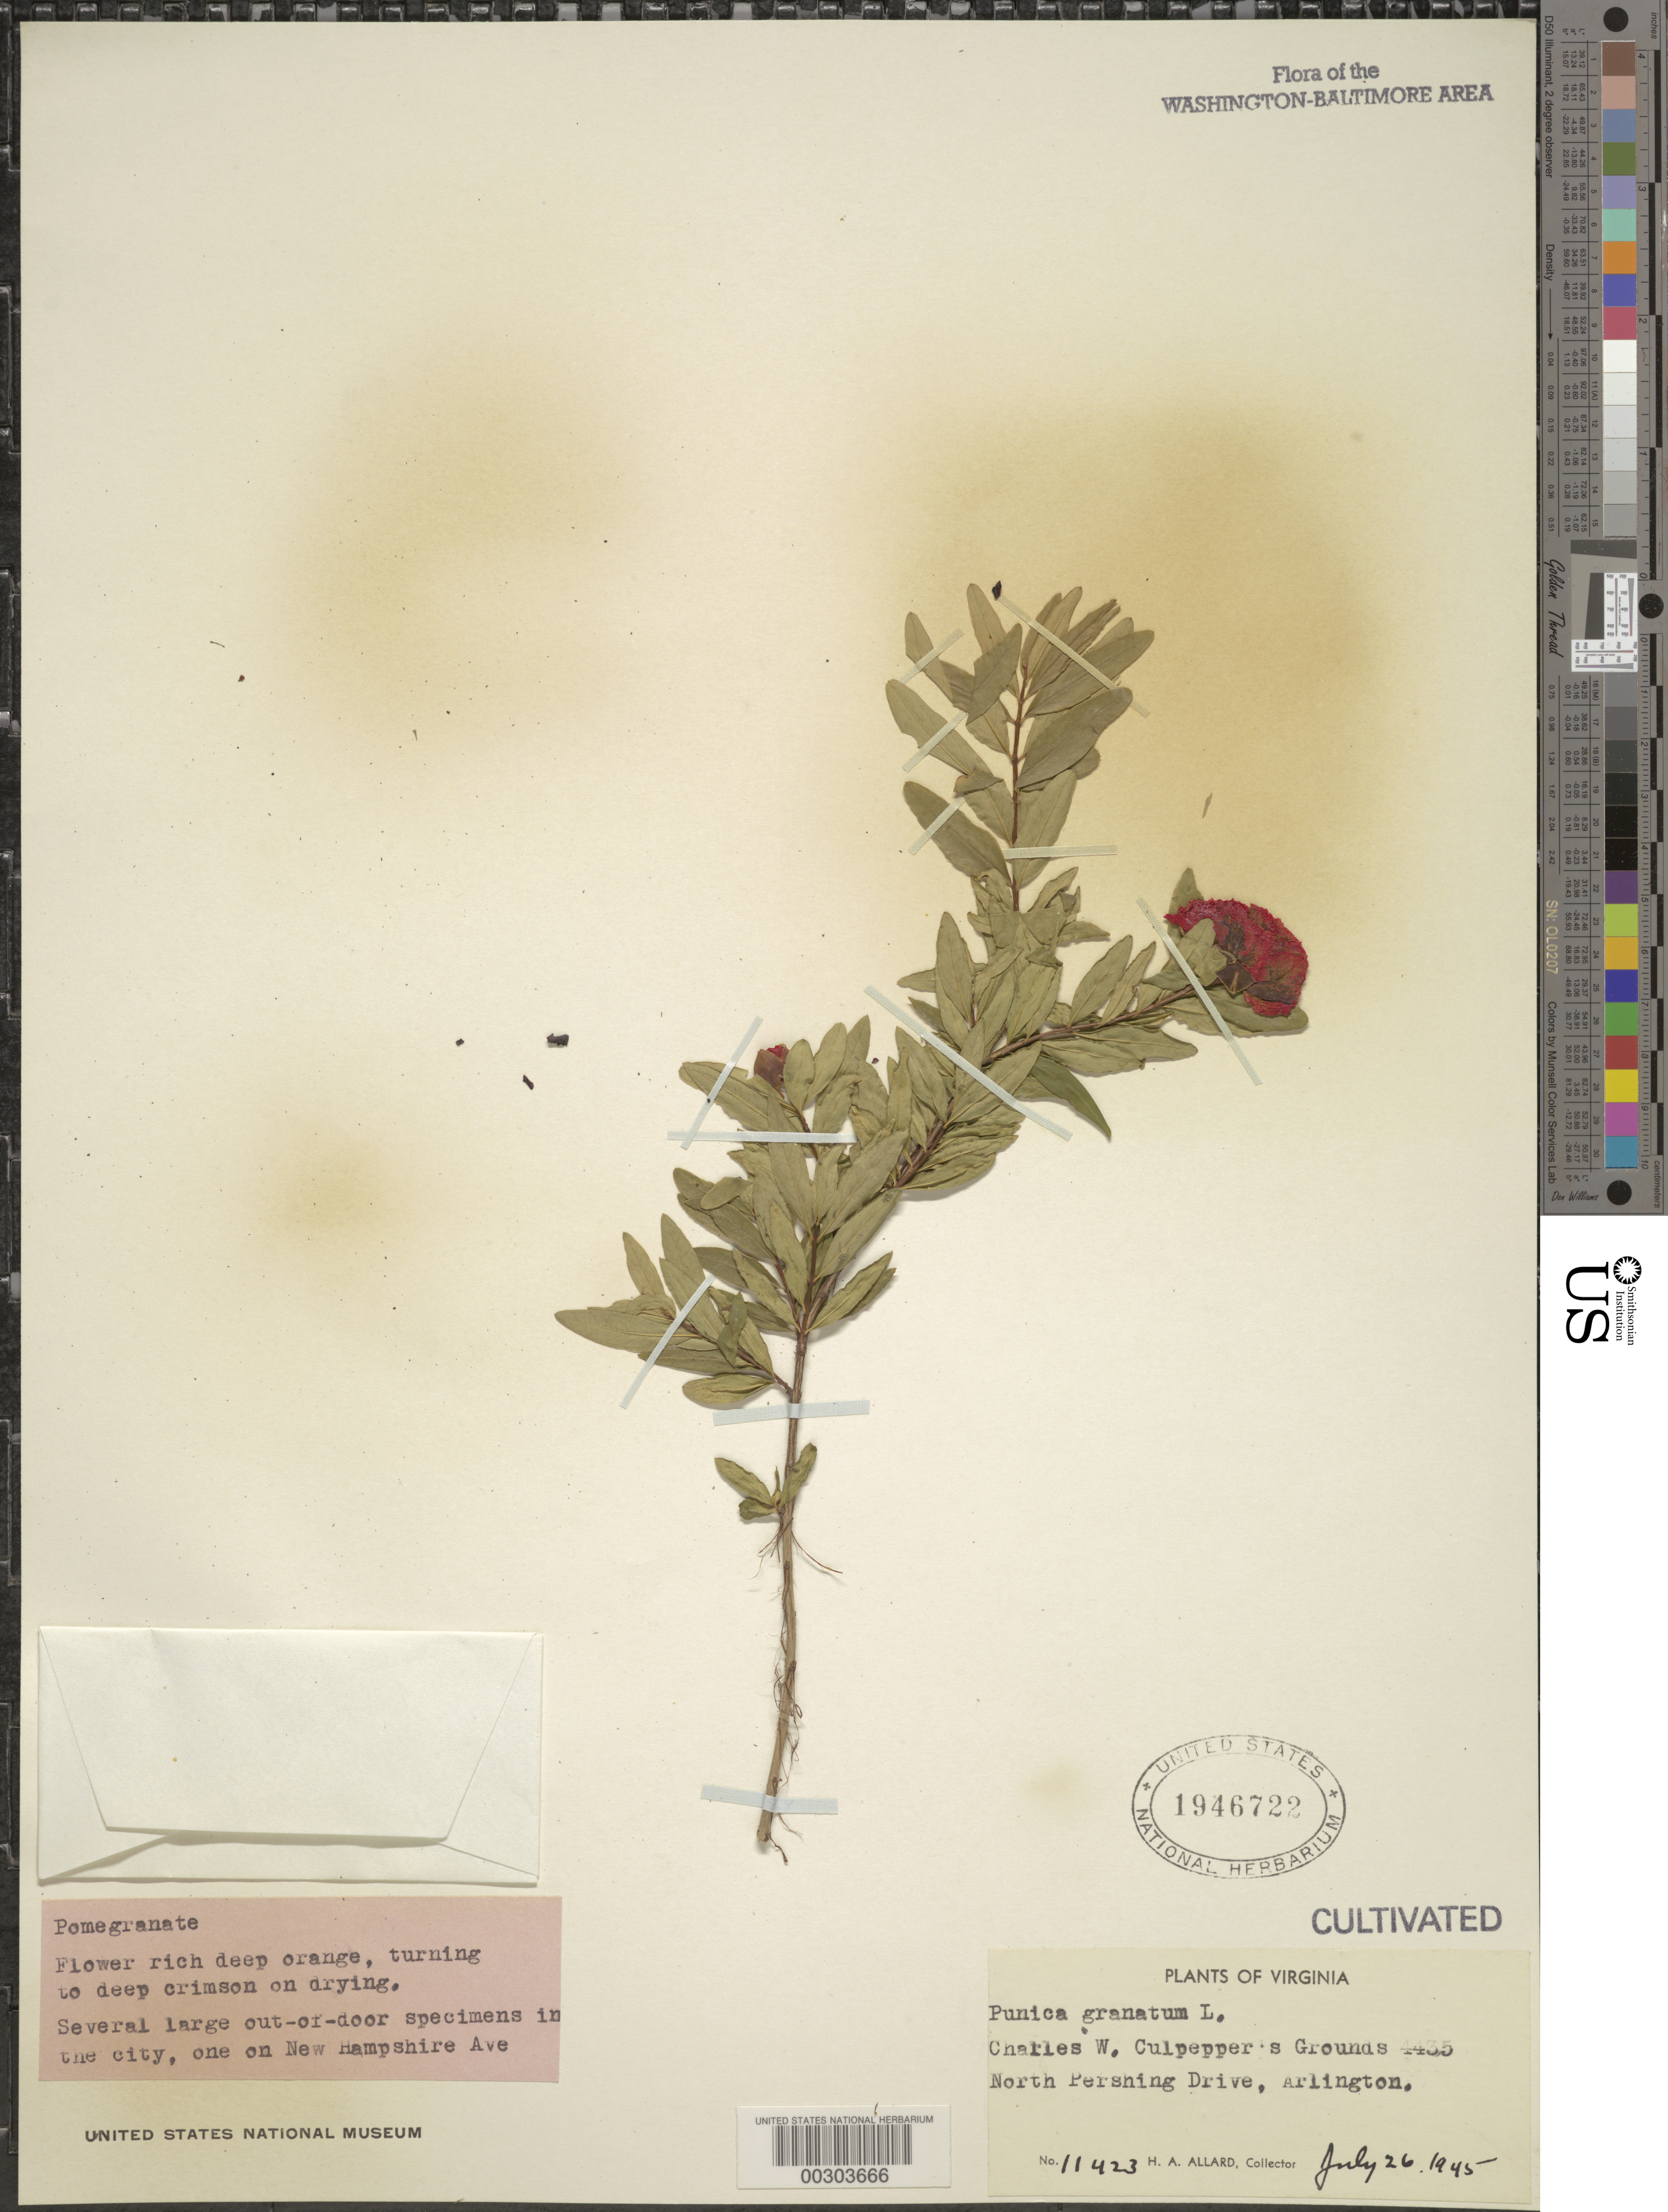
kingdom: Plantae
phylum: Tracheophyta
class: Magnoliopsida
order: Myrtales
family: Lythraceae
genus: Punica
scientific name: Punica granatum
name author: L.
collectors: H. A. Allard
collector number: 11423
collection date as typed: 26 Jul 1945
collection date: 1945-07-26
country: United States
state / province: Virginia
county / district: Arlington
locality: Arlington, 4435 North Pershing Drive, C.W. Culpepper's grounds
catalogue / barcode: US 1946722